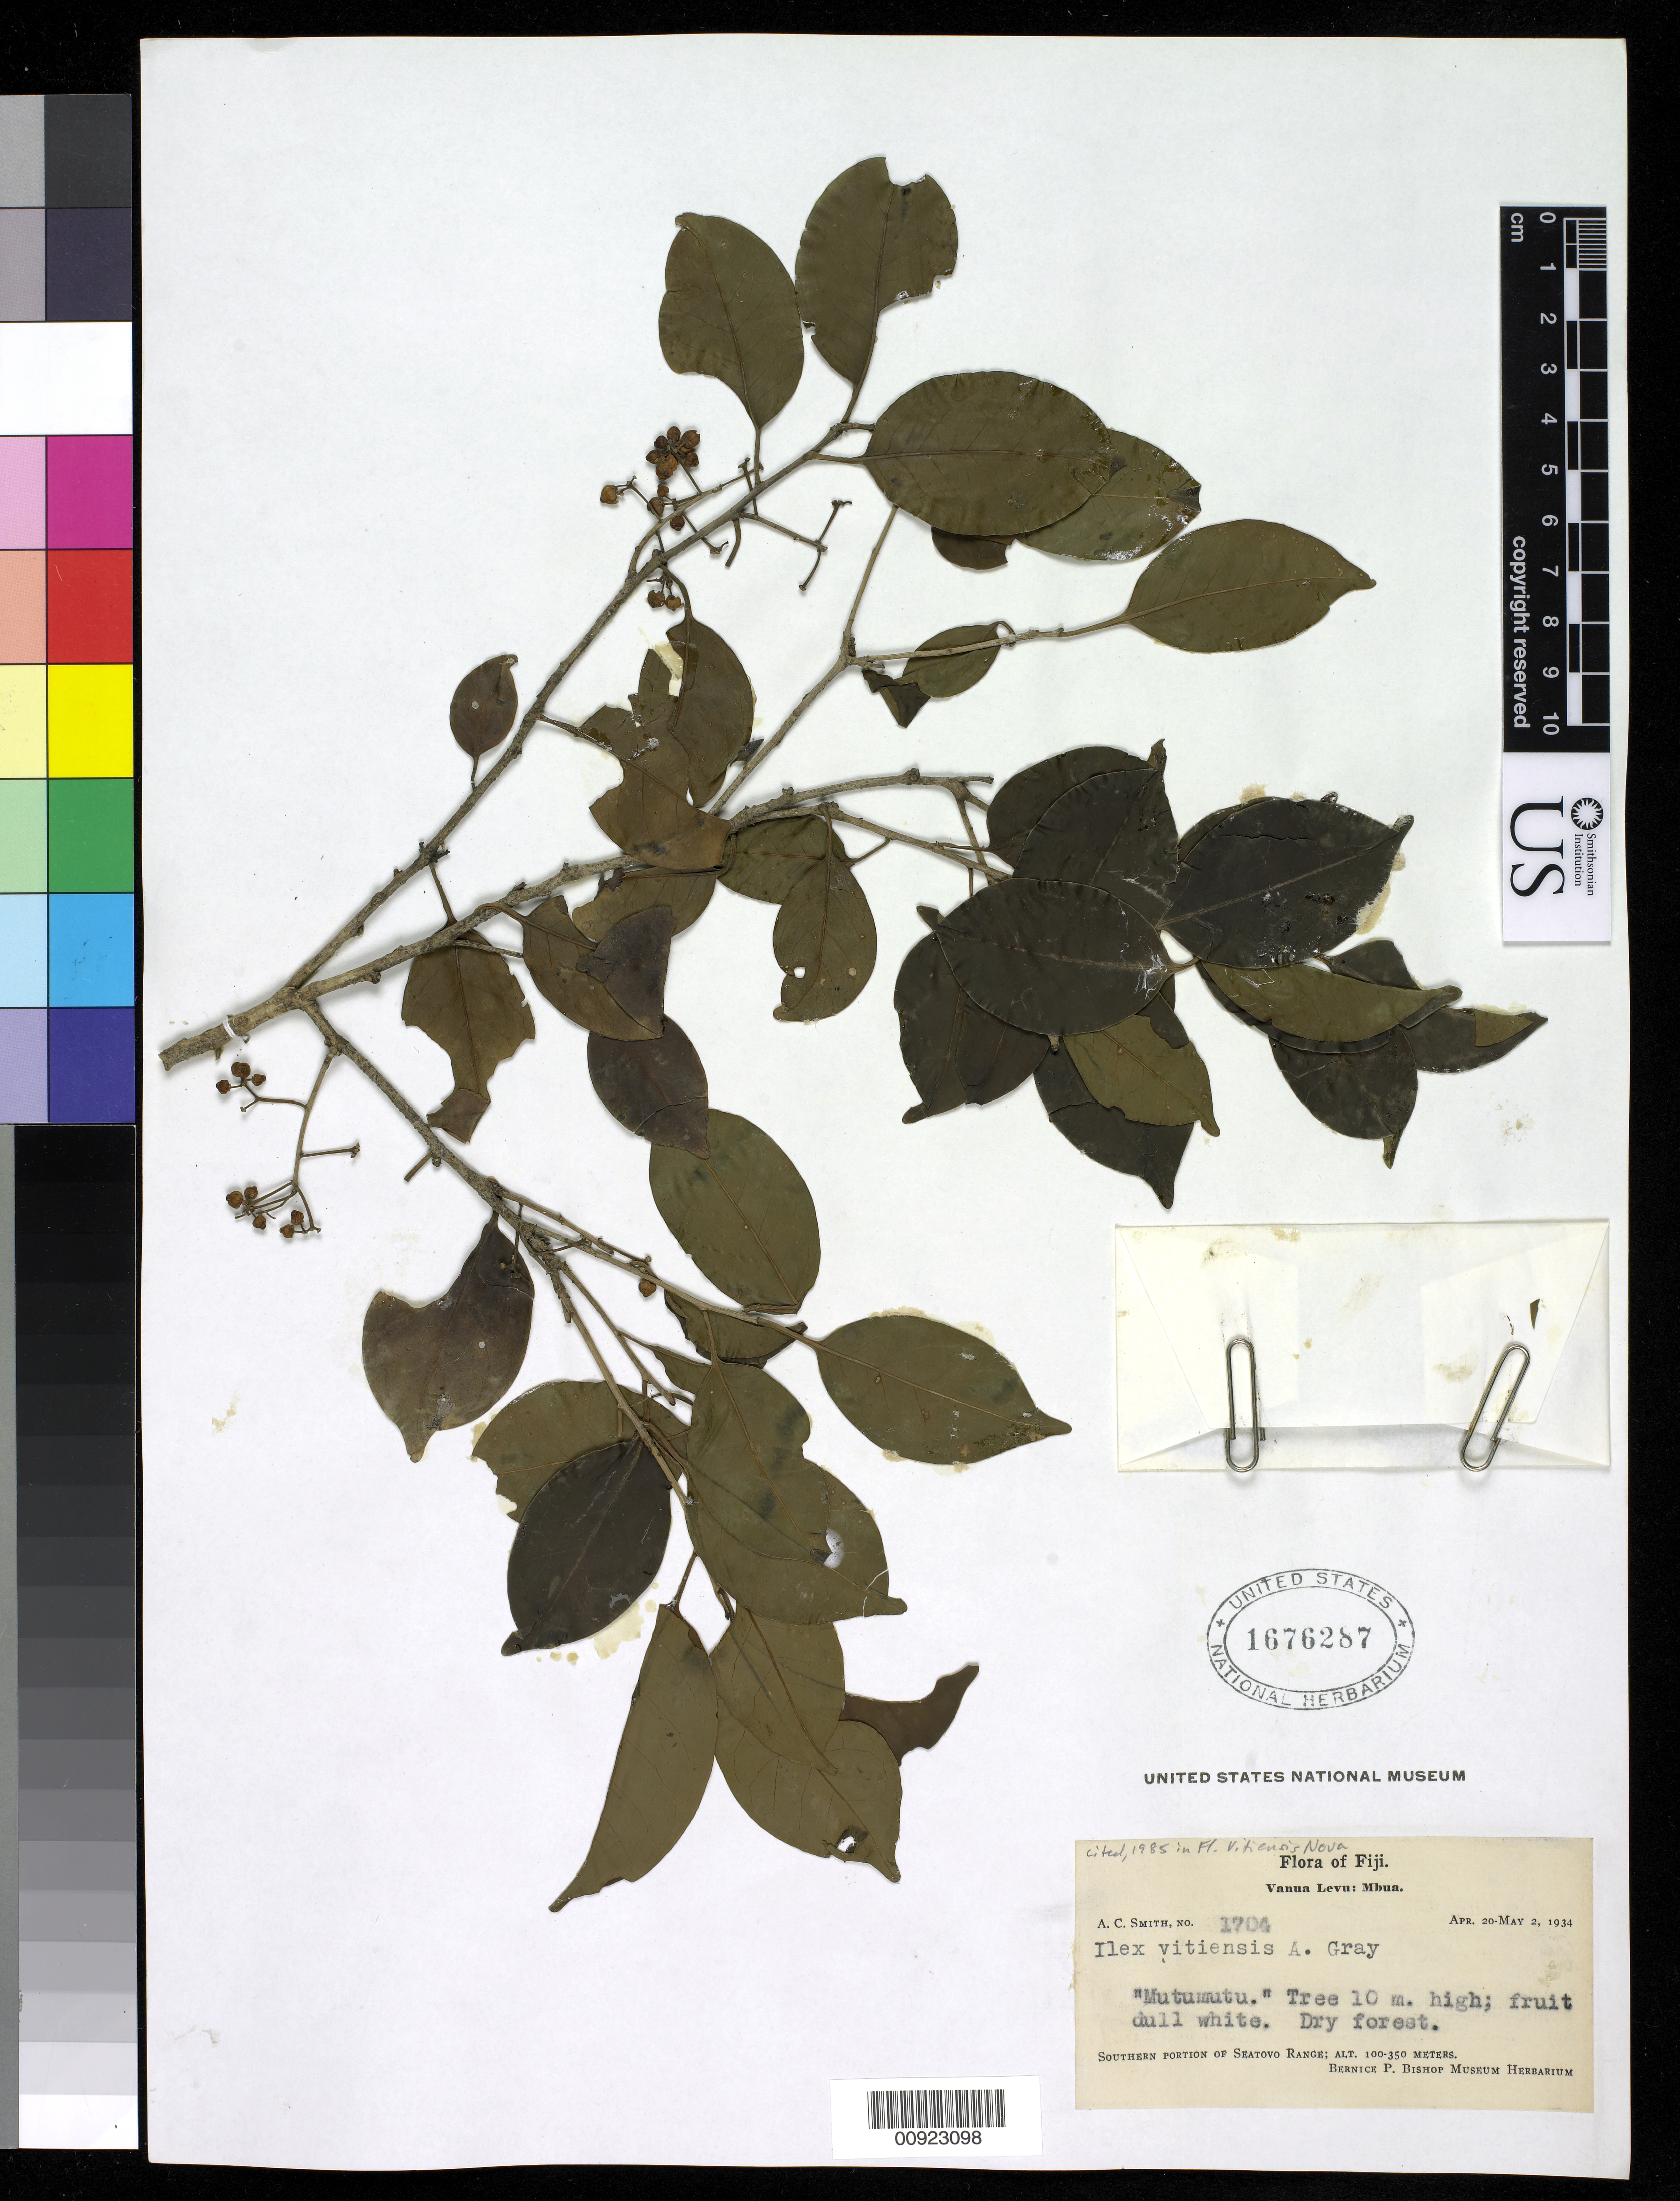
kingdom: Plantae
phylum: Tracheophyta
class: Magnoliopsida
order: Aquifoliales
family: Aquifoliaceae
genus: Ilex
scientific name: Ilex vitiensis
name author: A. Gray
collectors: C. A. Smith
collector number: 1704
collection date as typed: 20 Apr 1934 to 02 May 1934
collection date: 1934-04-20/1934-05-02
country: Fiji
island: Vanua Levu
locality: Southern portion of Seatovo Range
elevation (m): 100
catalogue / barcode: US 1676287